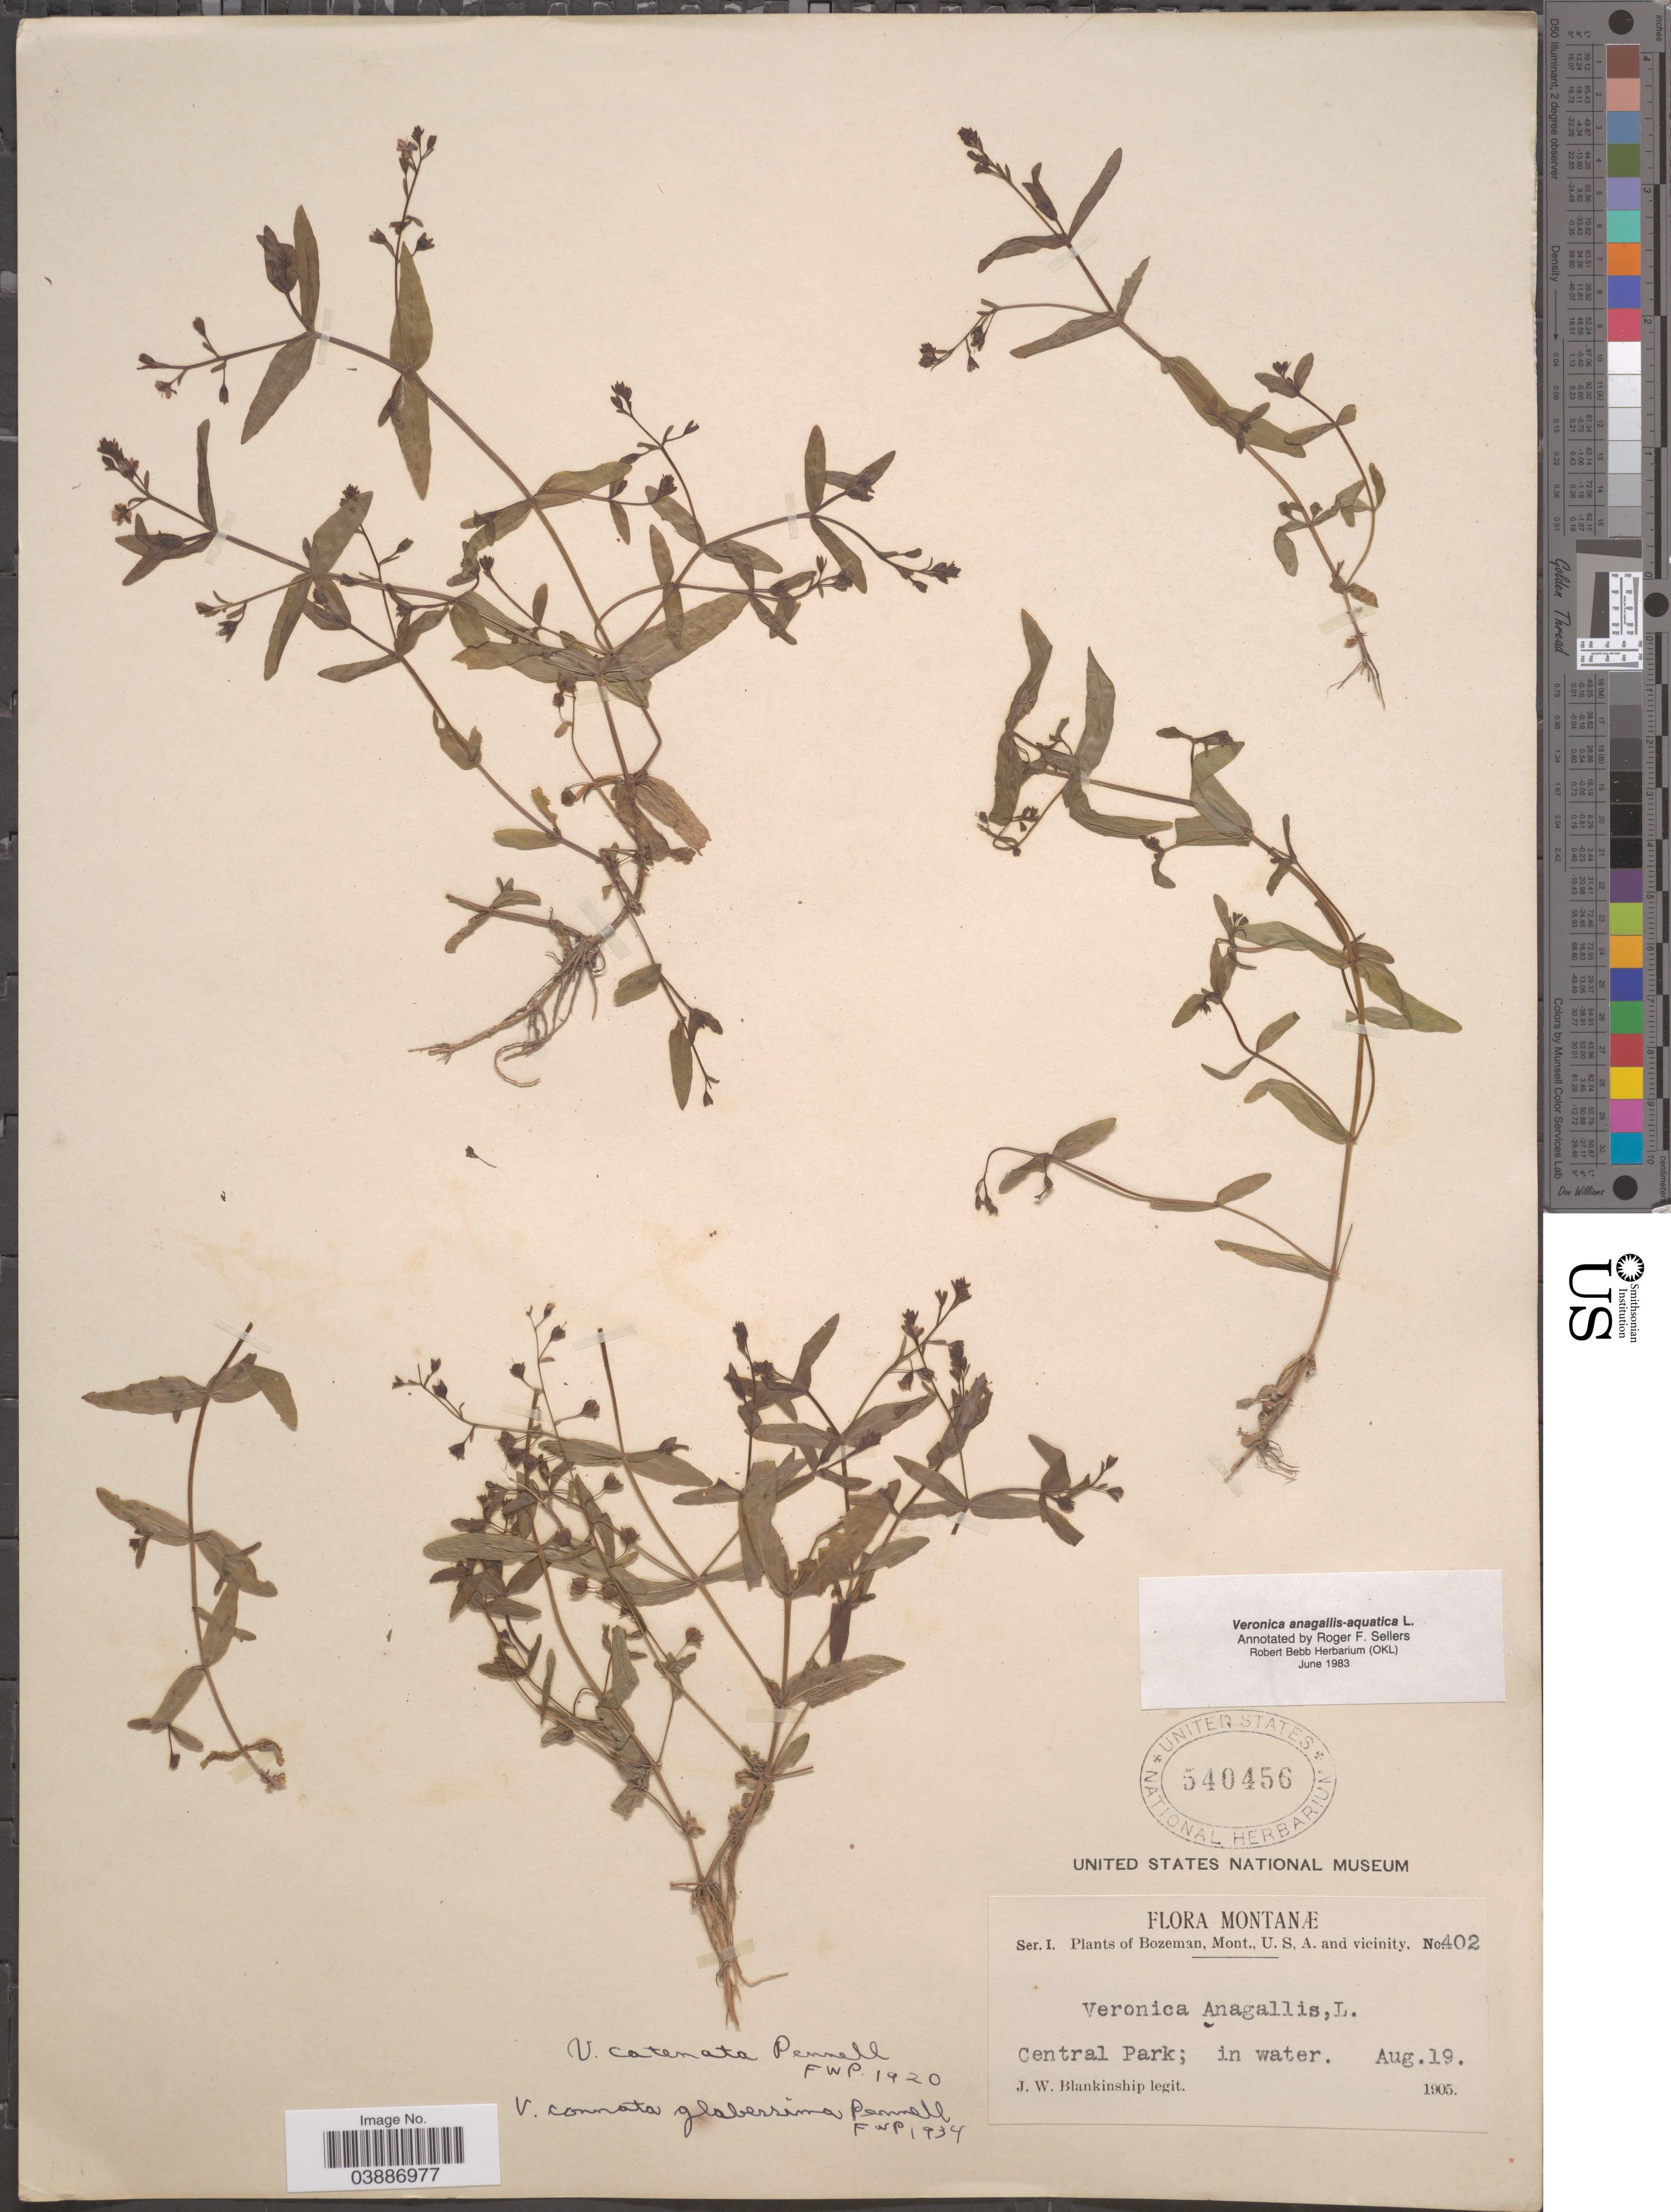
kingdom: Plantae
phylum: Tracheophyta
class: Magnoliopsida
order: Lamiales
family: Plantaginaceae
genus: Veronica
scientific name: Veronica anagallis-aquatica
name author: L.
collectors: J. W. Blankinship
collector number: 402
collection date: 1905-08-19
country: United States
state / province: Montana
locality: Bozeman, Mont., U.S.A. and vicinity. Central Park.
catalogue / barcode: US 540456